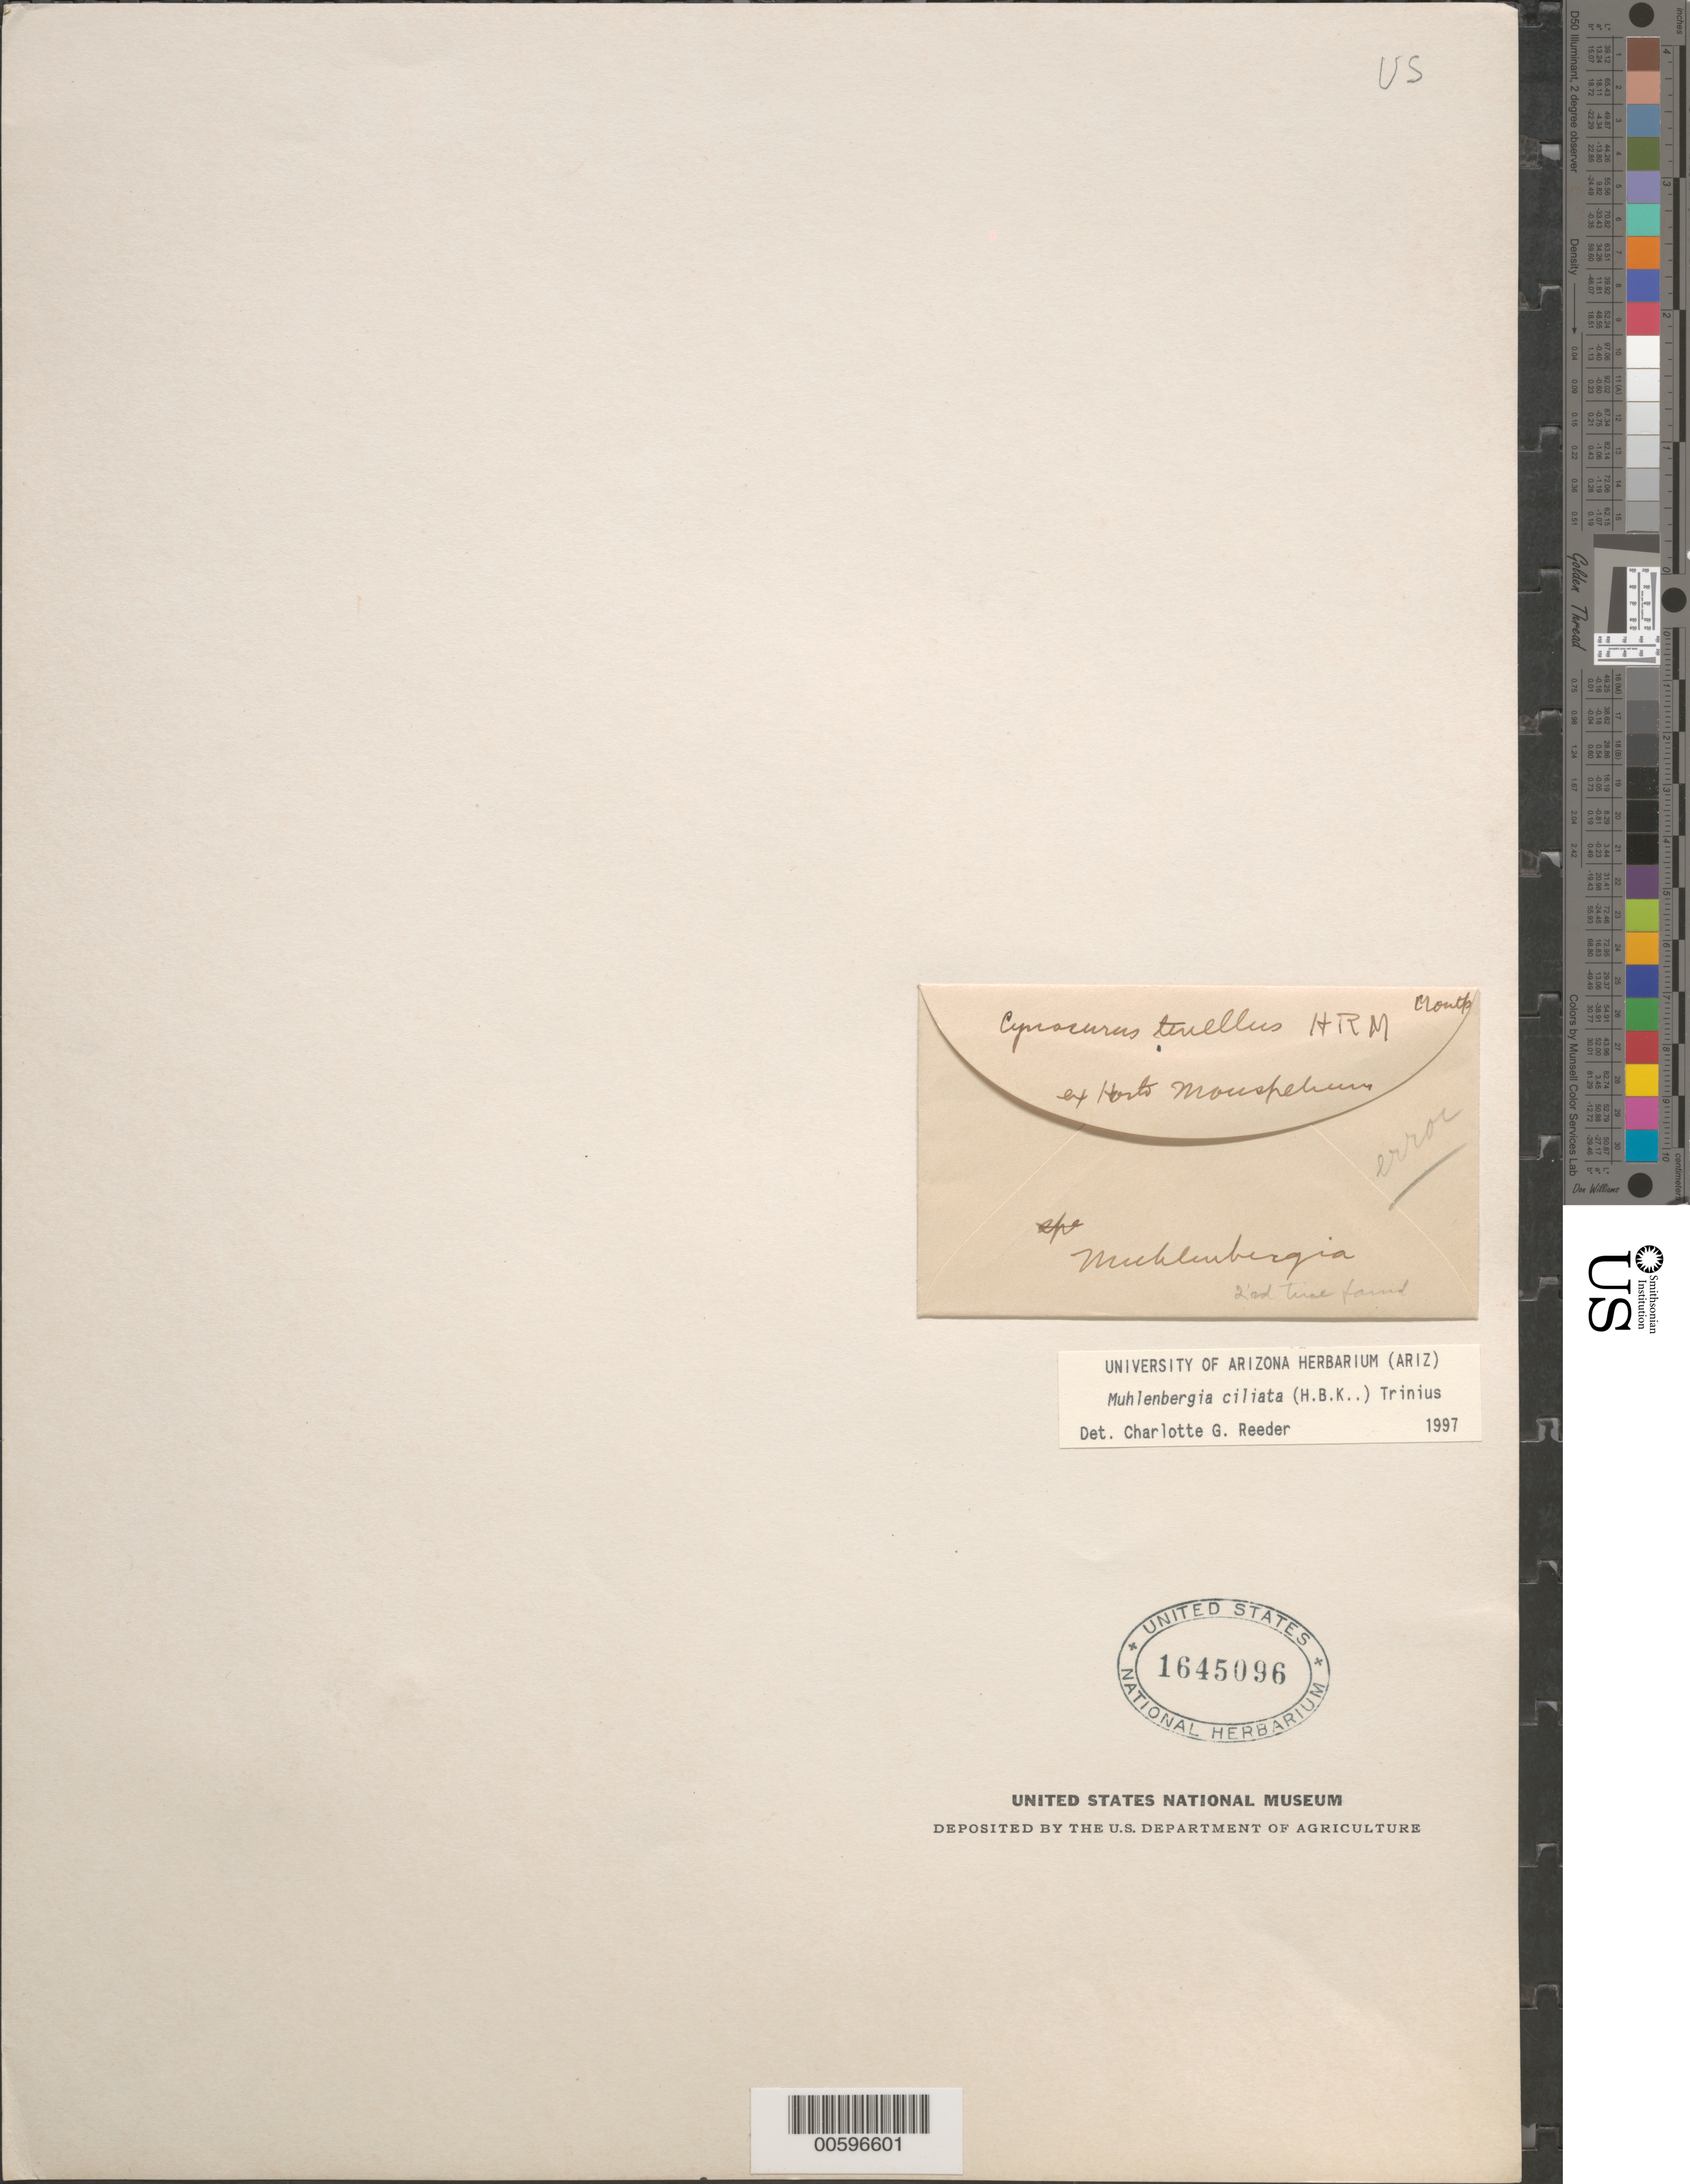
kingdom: Plantae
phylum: Tracheophyta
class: Liliopsida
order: Poales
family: Poaceae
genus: Muhlenbergia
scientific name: Muhlenbergia ciliata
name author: (Kunth) Trin.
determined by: Reeder, C. G., (ARIZ)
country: Mexico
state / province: Durango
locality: San Ramon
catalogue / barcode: US 1645096